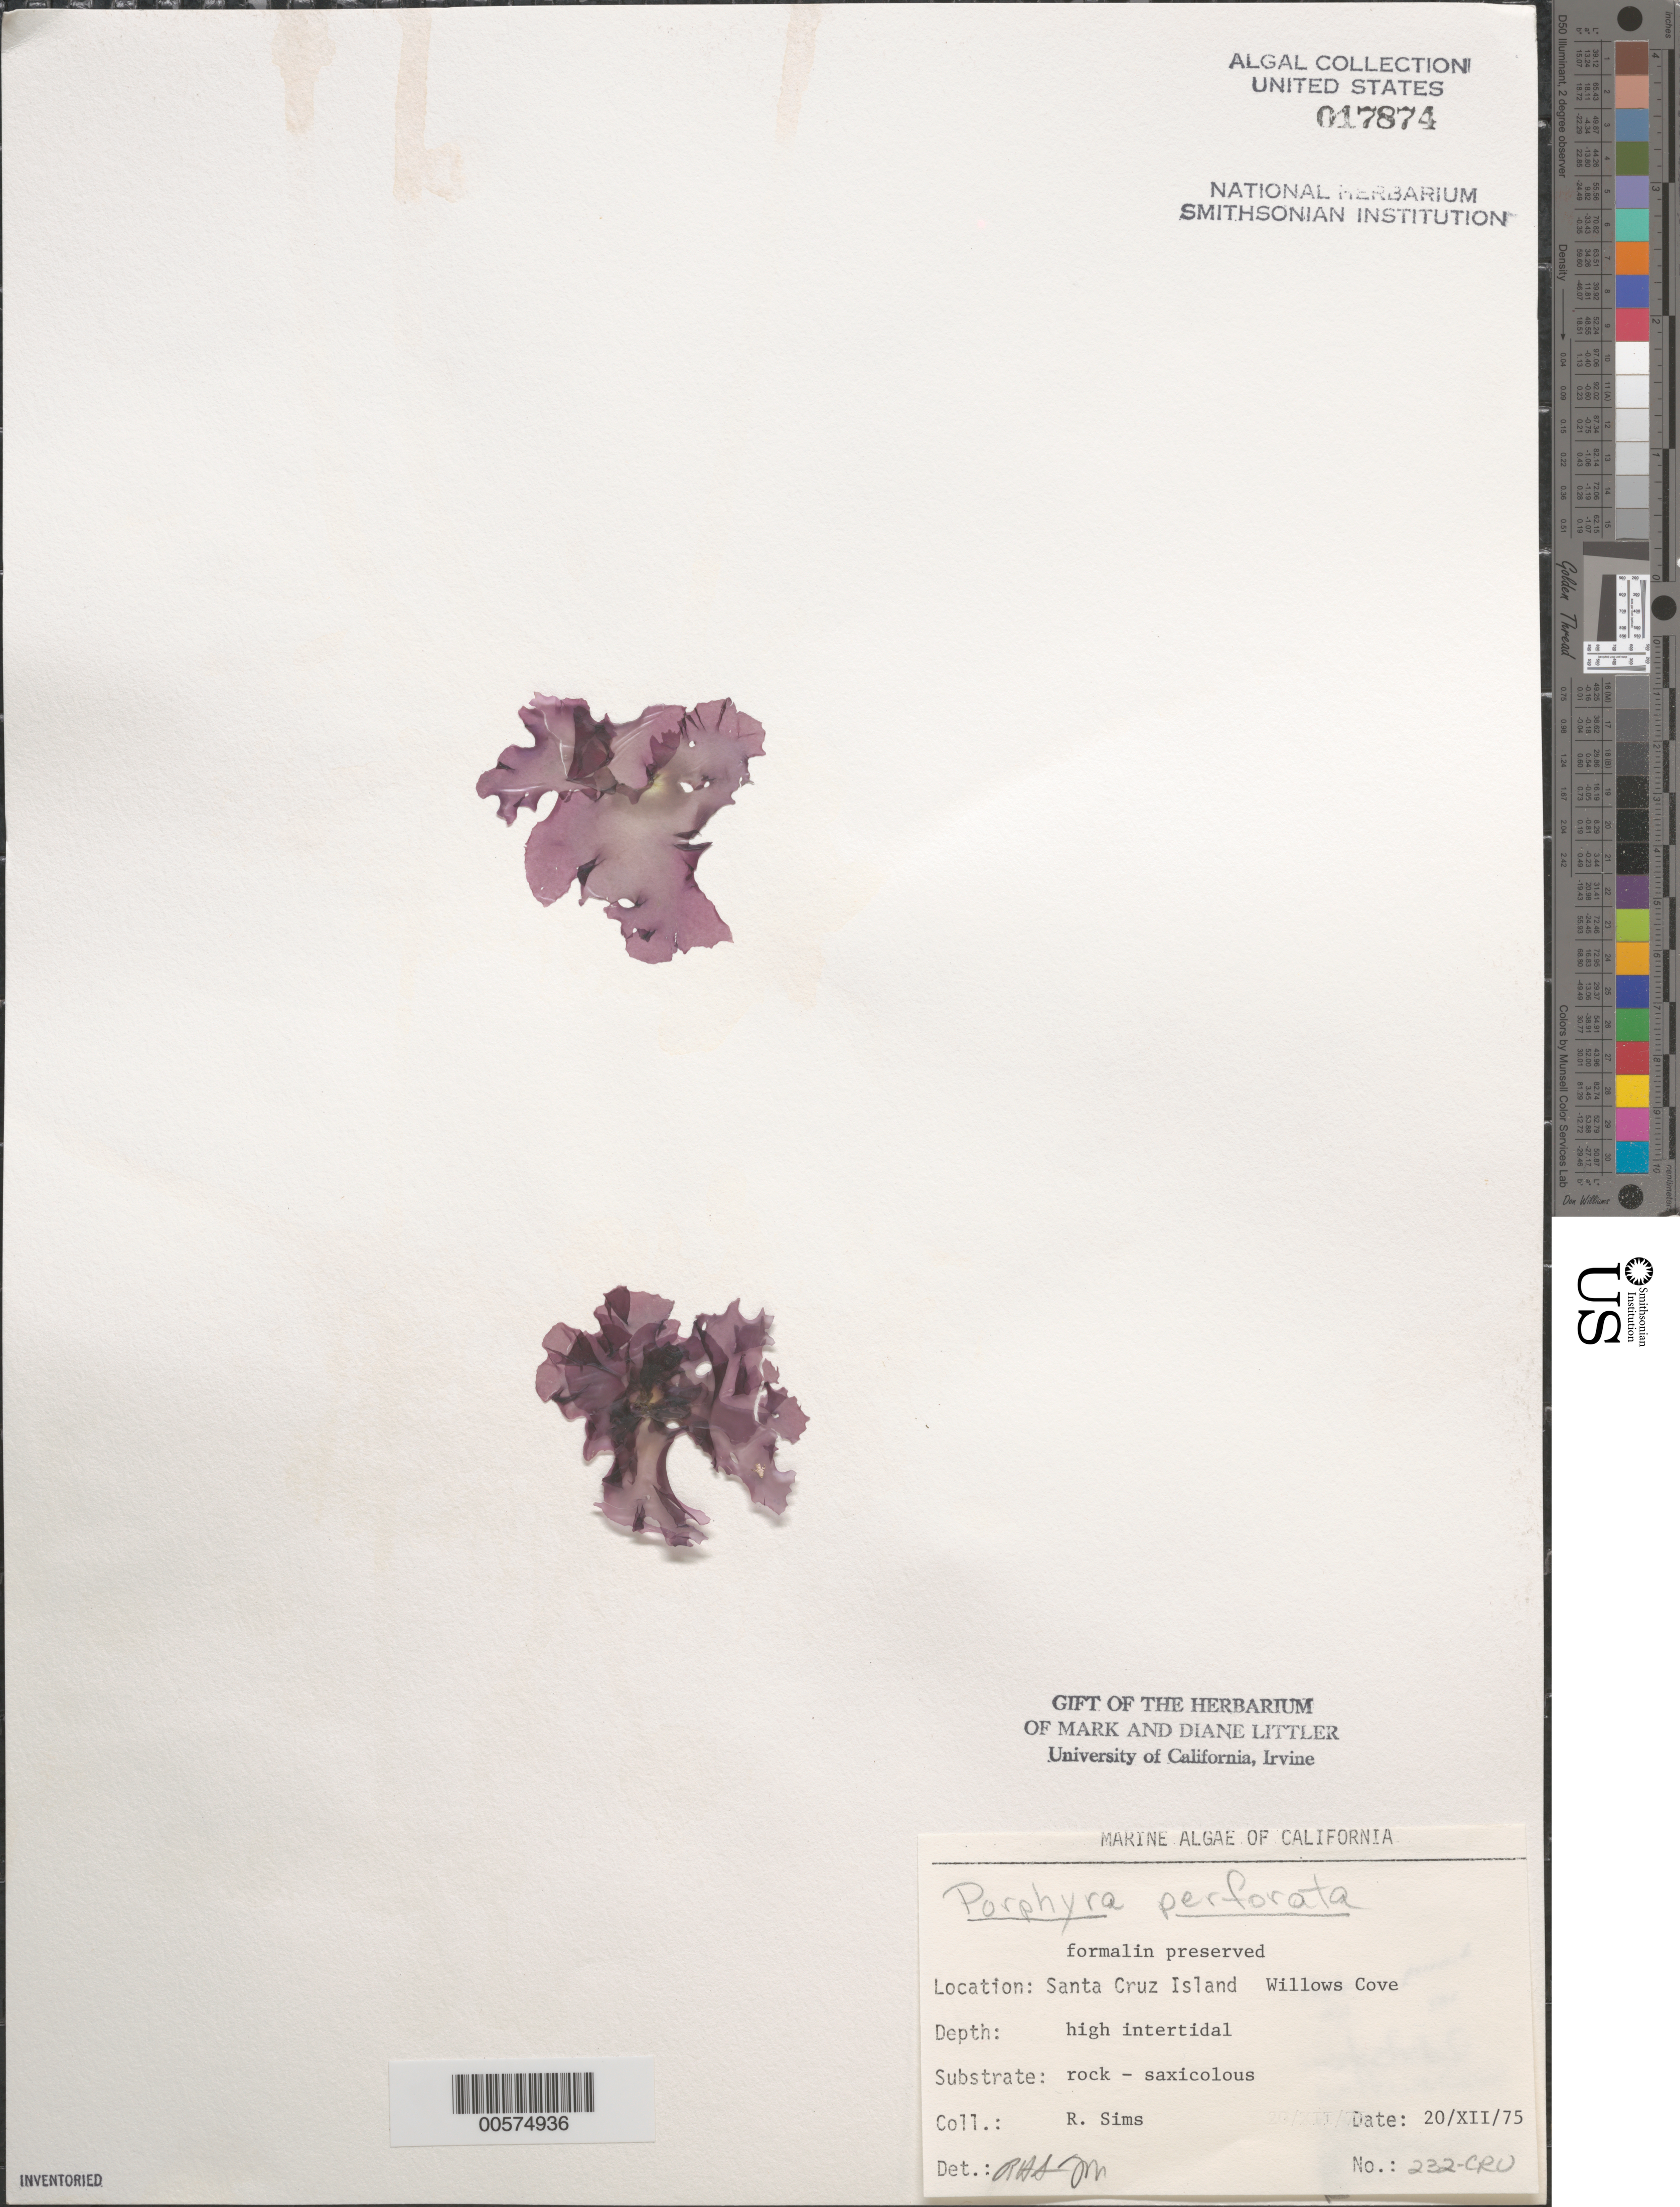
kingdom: Plantae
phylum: Rhodophyta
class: Bangiophyceae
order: Bangiales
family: Bangiaceae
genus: Pyropia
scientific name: Pyropia perforata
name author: (J. Agardh) S.C. Lindstrom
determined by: Algae name updating Project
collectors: R. H. Sims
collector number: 232-cru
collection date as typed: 20 Dec 1975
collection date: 1975-12-20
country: United States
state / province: California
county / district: Santa Barbara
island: Santa Cruz Island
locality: Willows Cove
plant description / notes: BLM-SOCALBIGHT Rocky Intertidal Survey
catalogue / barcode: US 17874